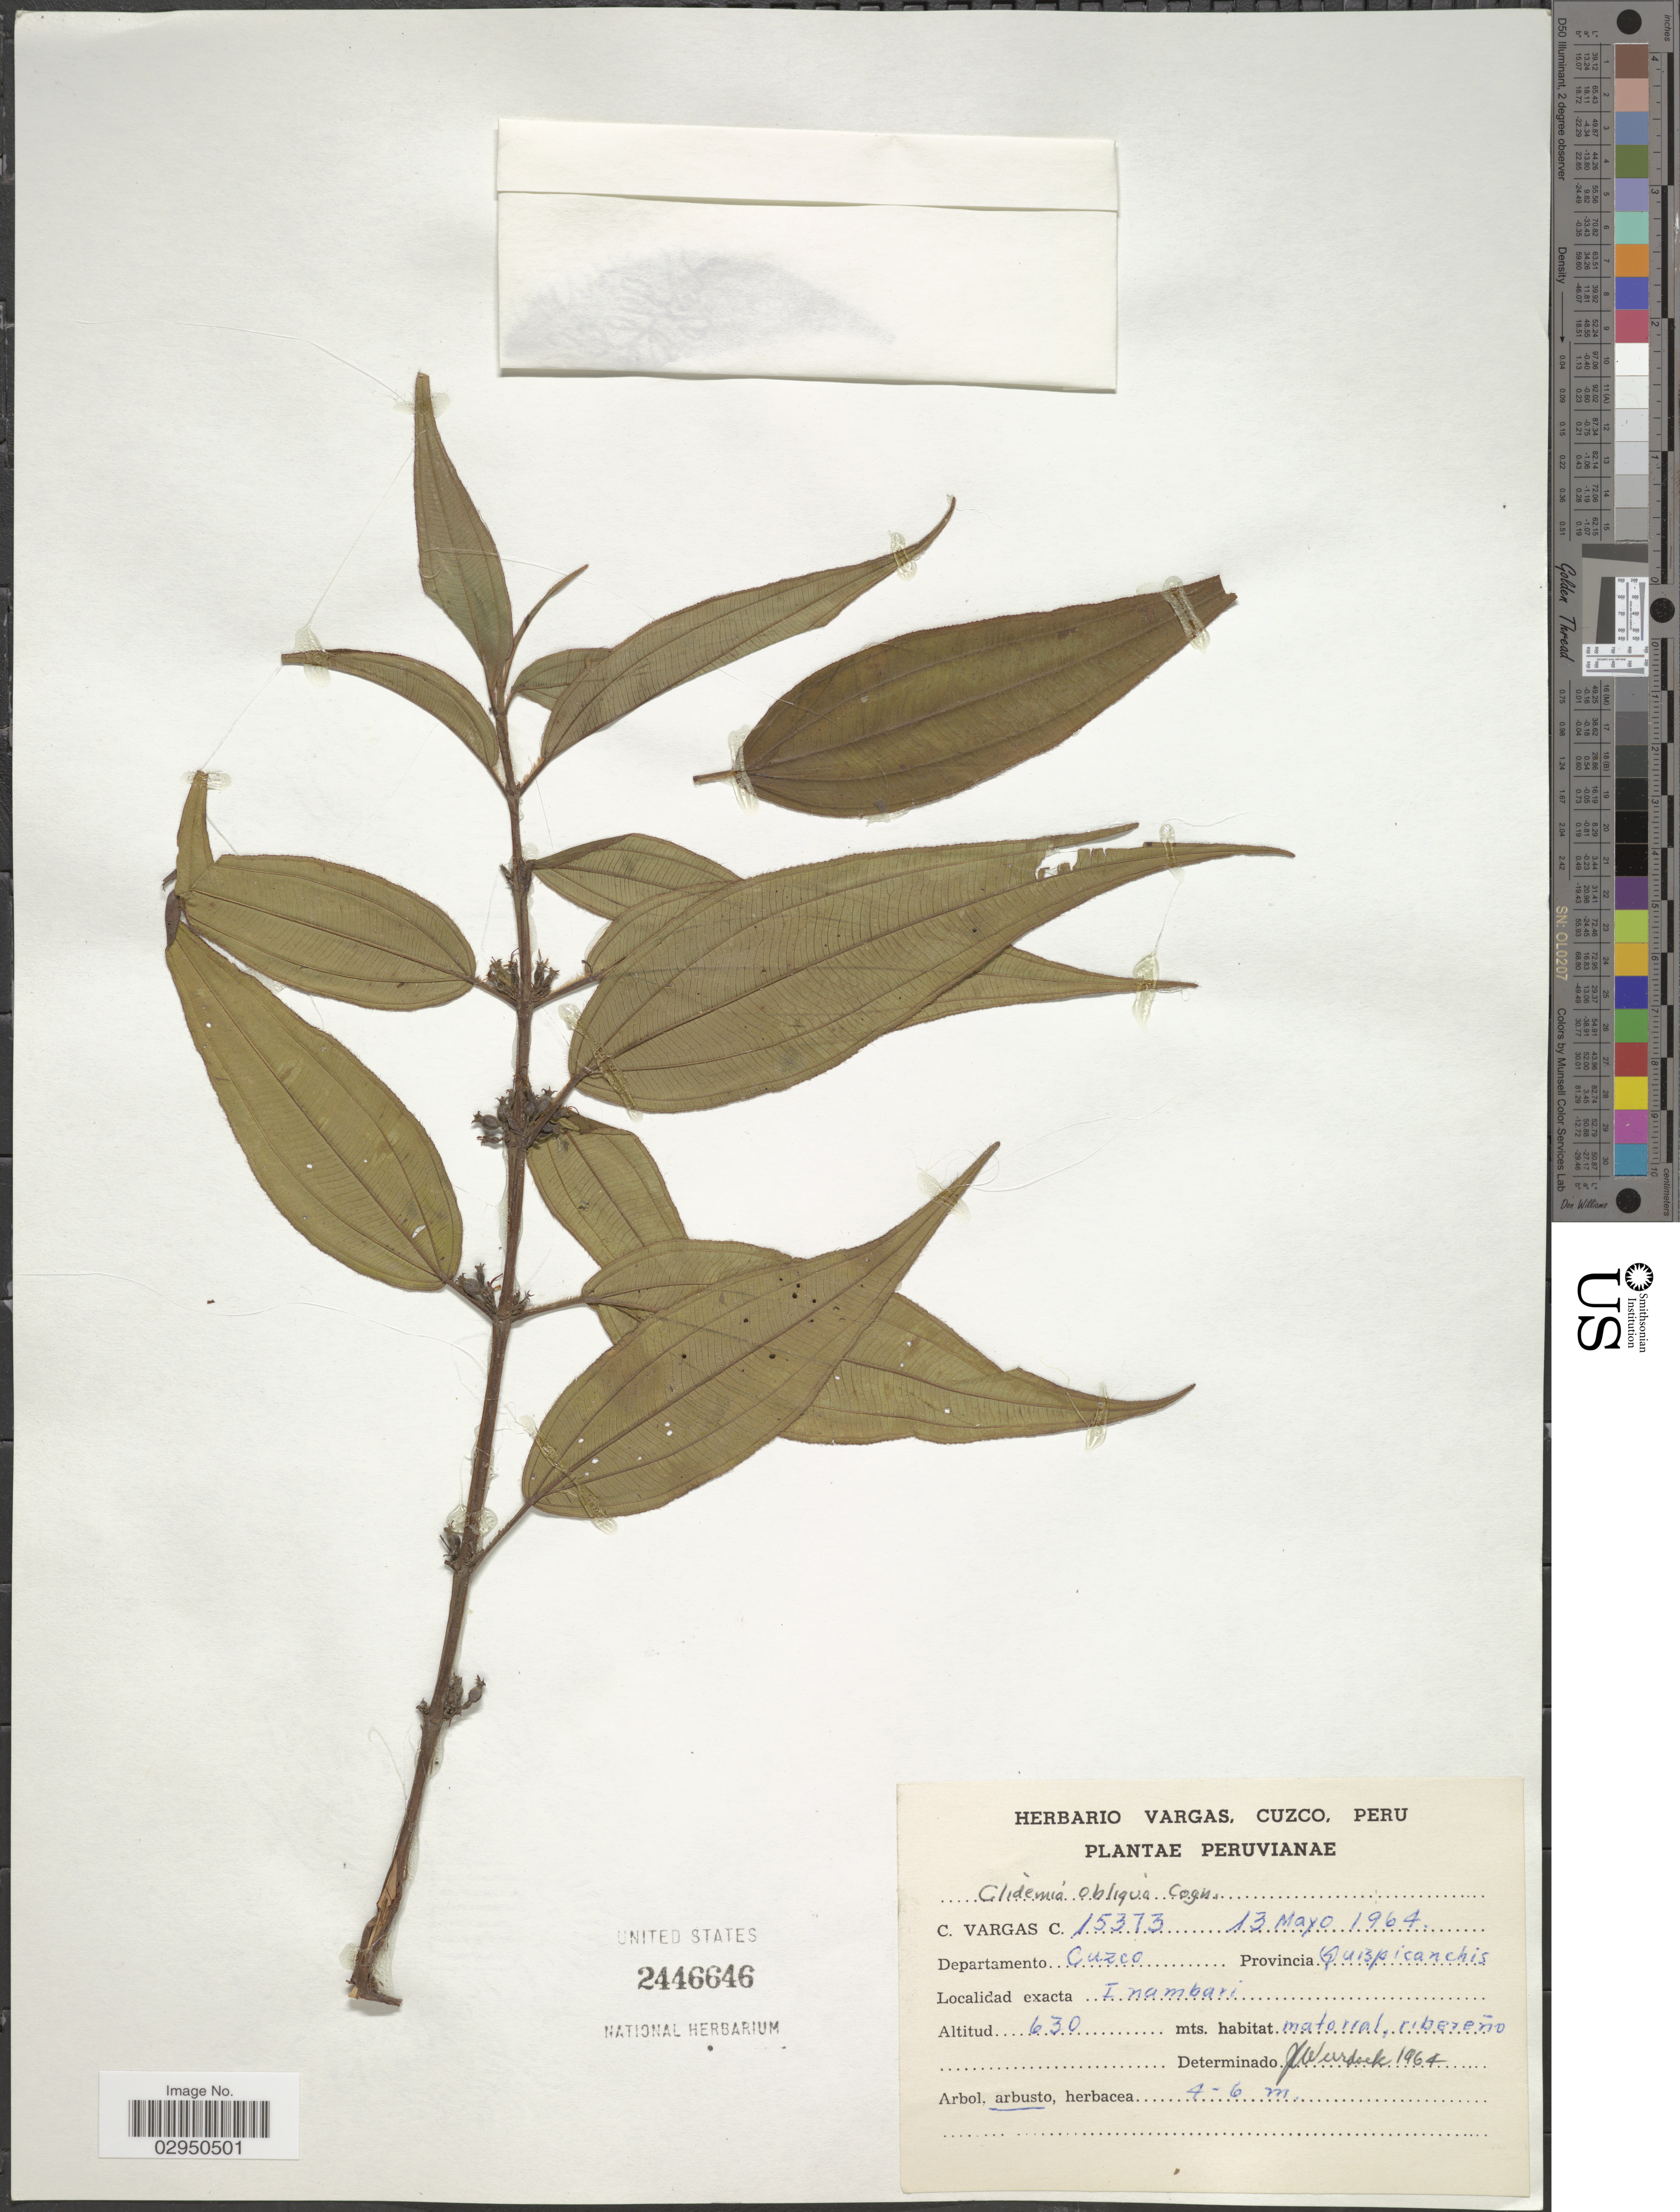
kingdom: Plantae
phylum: Tracheophyta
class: Magnoliopsida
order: Myrtales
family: Melastomataceae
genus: Clidemia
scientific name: Clidemia obliqua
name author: Cogn.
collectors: C. Vargas Calderón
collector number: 15373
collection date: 1964-05-13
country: Peru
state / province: Cusco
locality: Departamento Cuzco. Provincia Quispicanchis. Inambari.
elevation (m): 630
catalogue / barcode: US 2446646